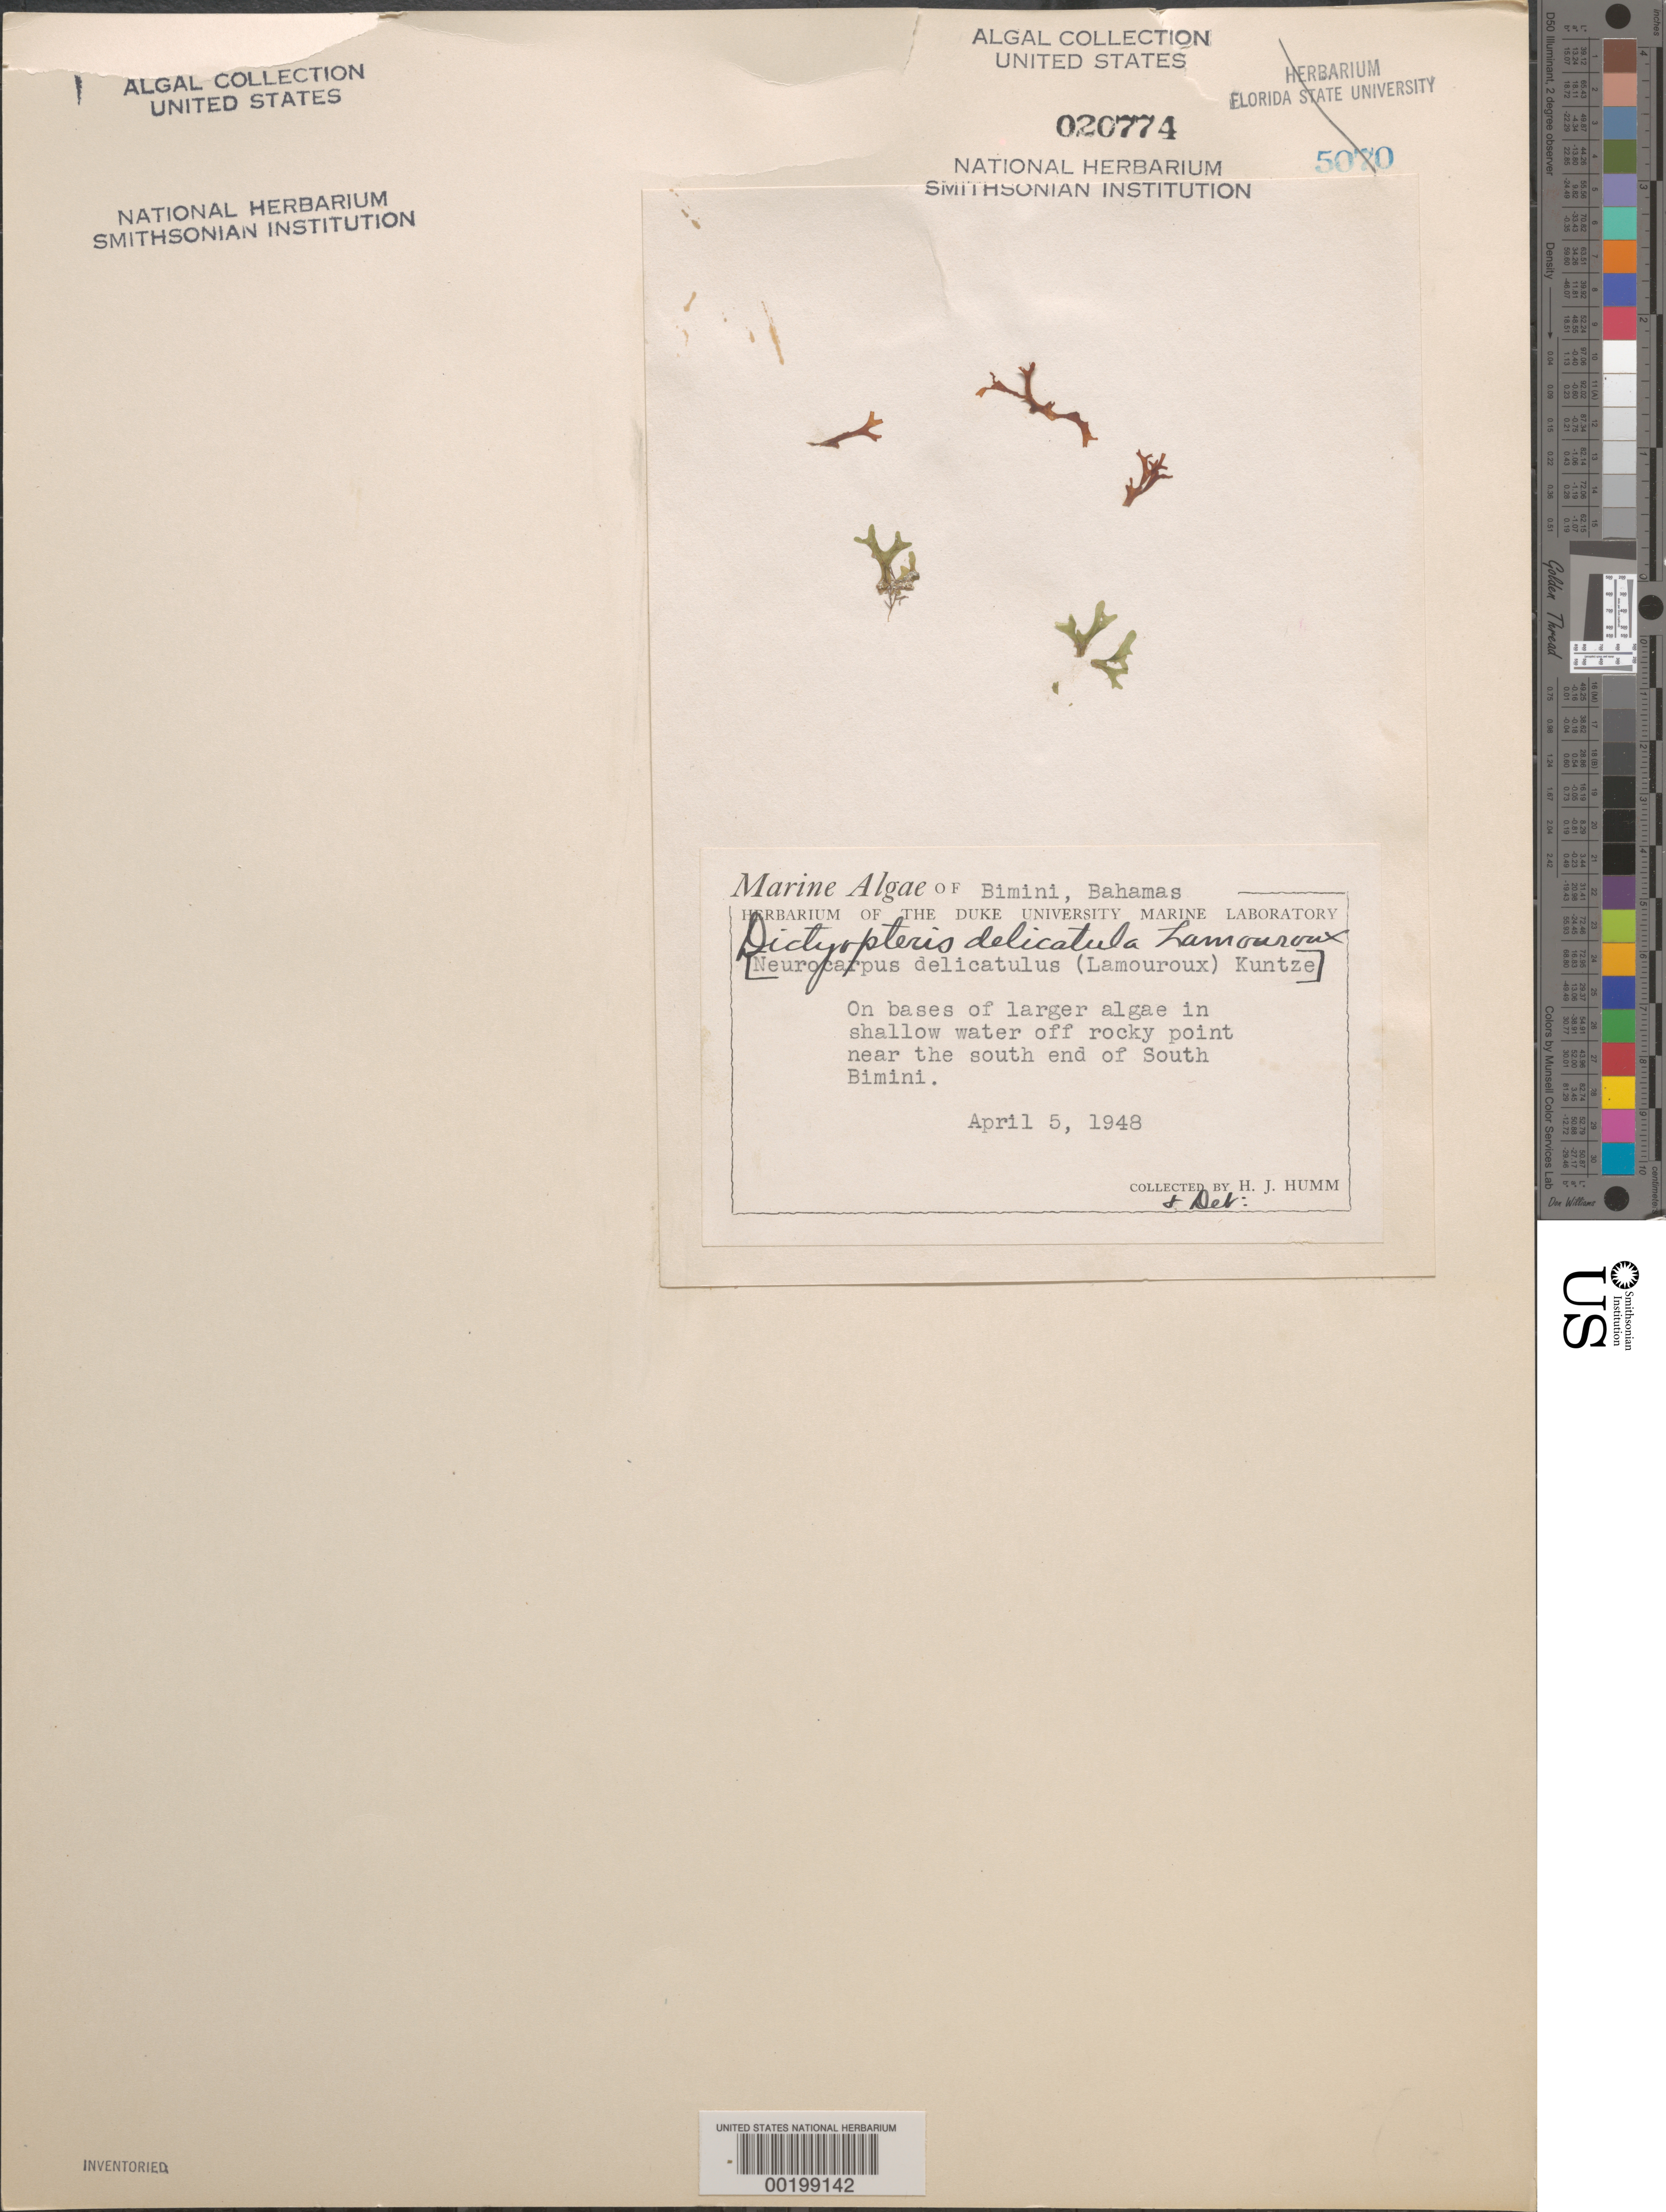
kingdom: Chromista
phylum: Ochrophyta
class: Phaeophyceae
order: Dictyotales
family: Dictyotaceae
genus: Dictyopteris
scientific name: Dictyopteris delicatula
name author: J.V.Lamouroux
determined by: Humm, Harold J.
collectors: H. J. Humm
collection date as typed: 05 Apr 1948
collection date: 1948-04-05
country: Bahamas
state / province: Biminis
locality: Off south bimini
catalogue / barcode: US 20774